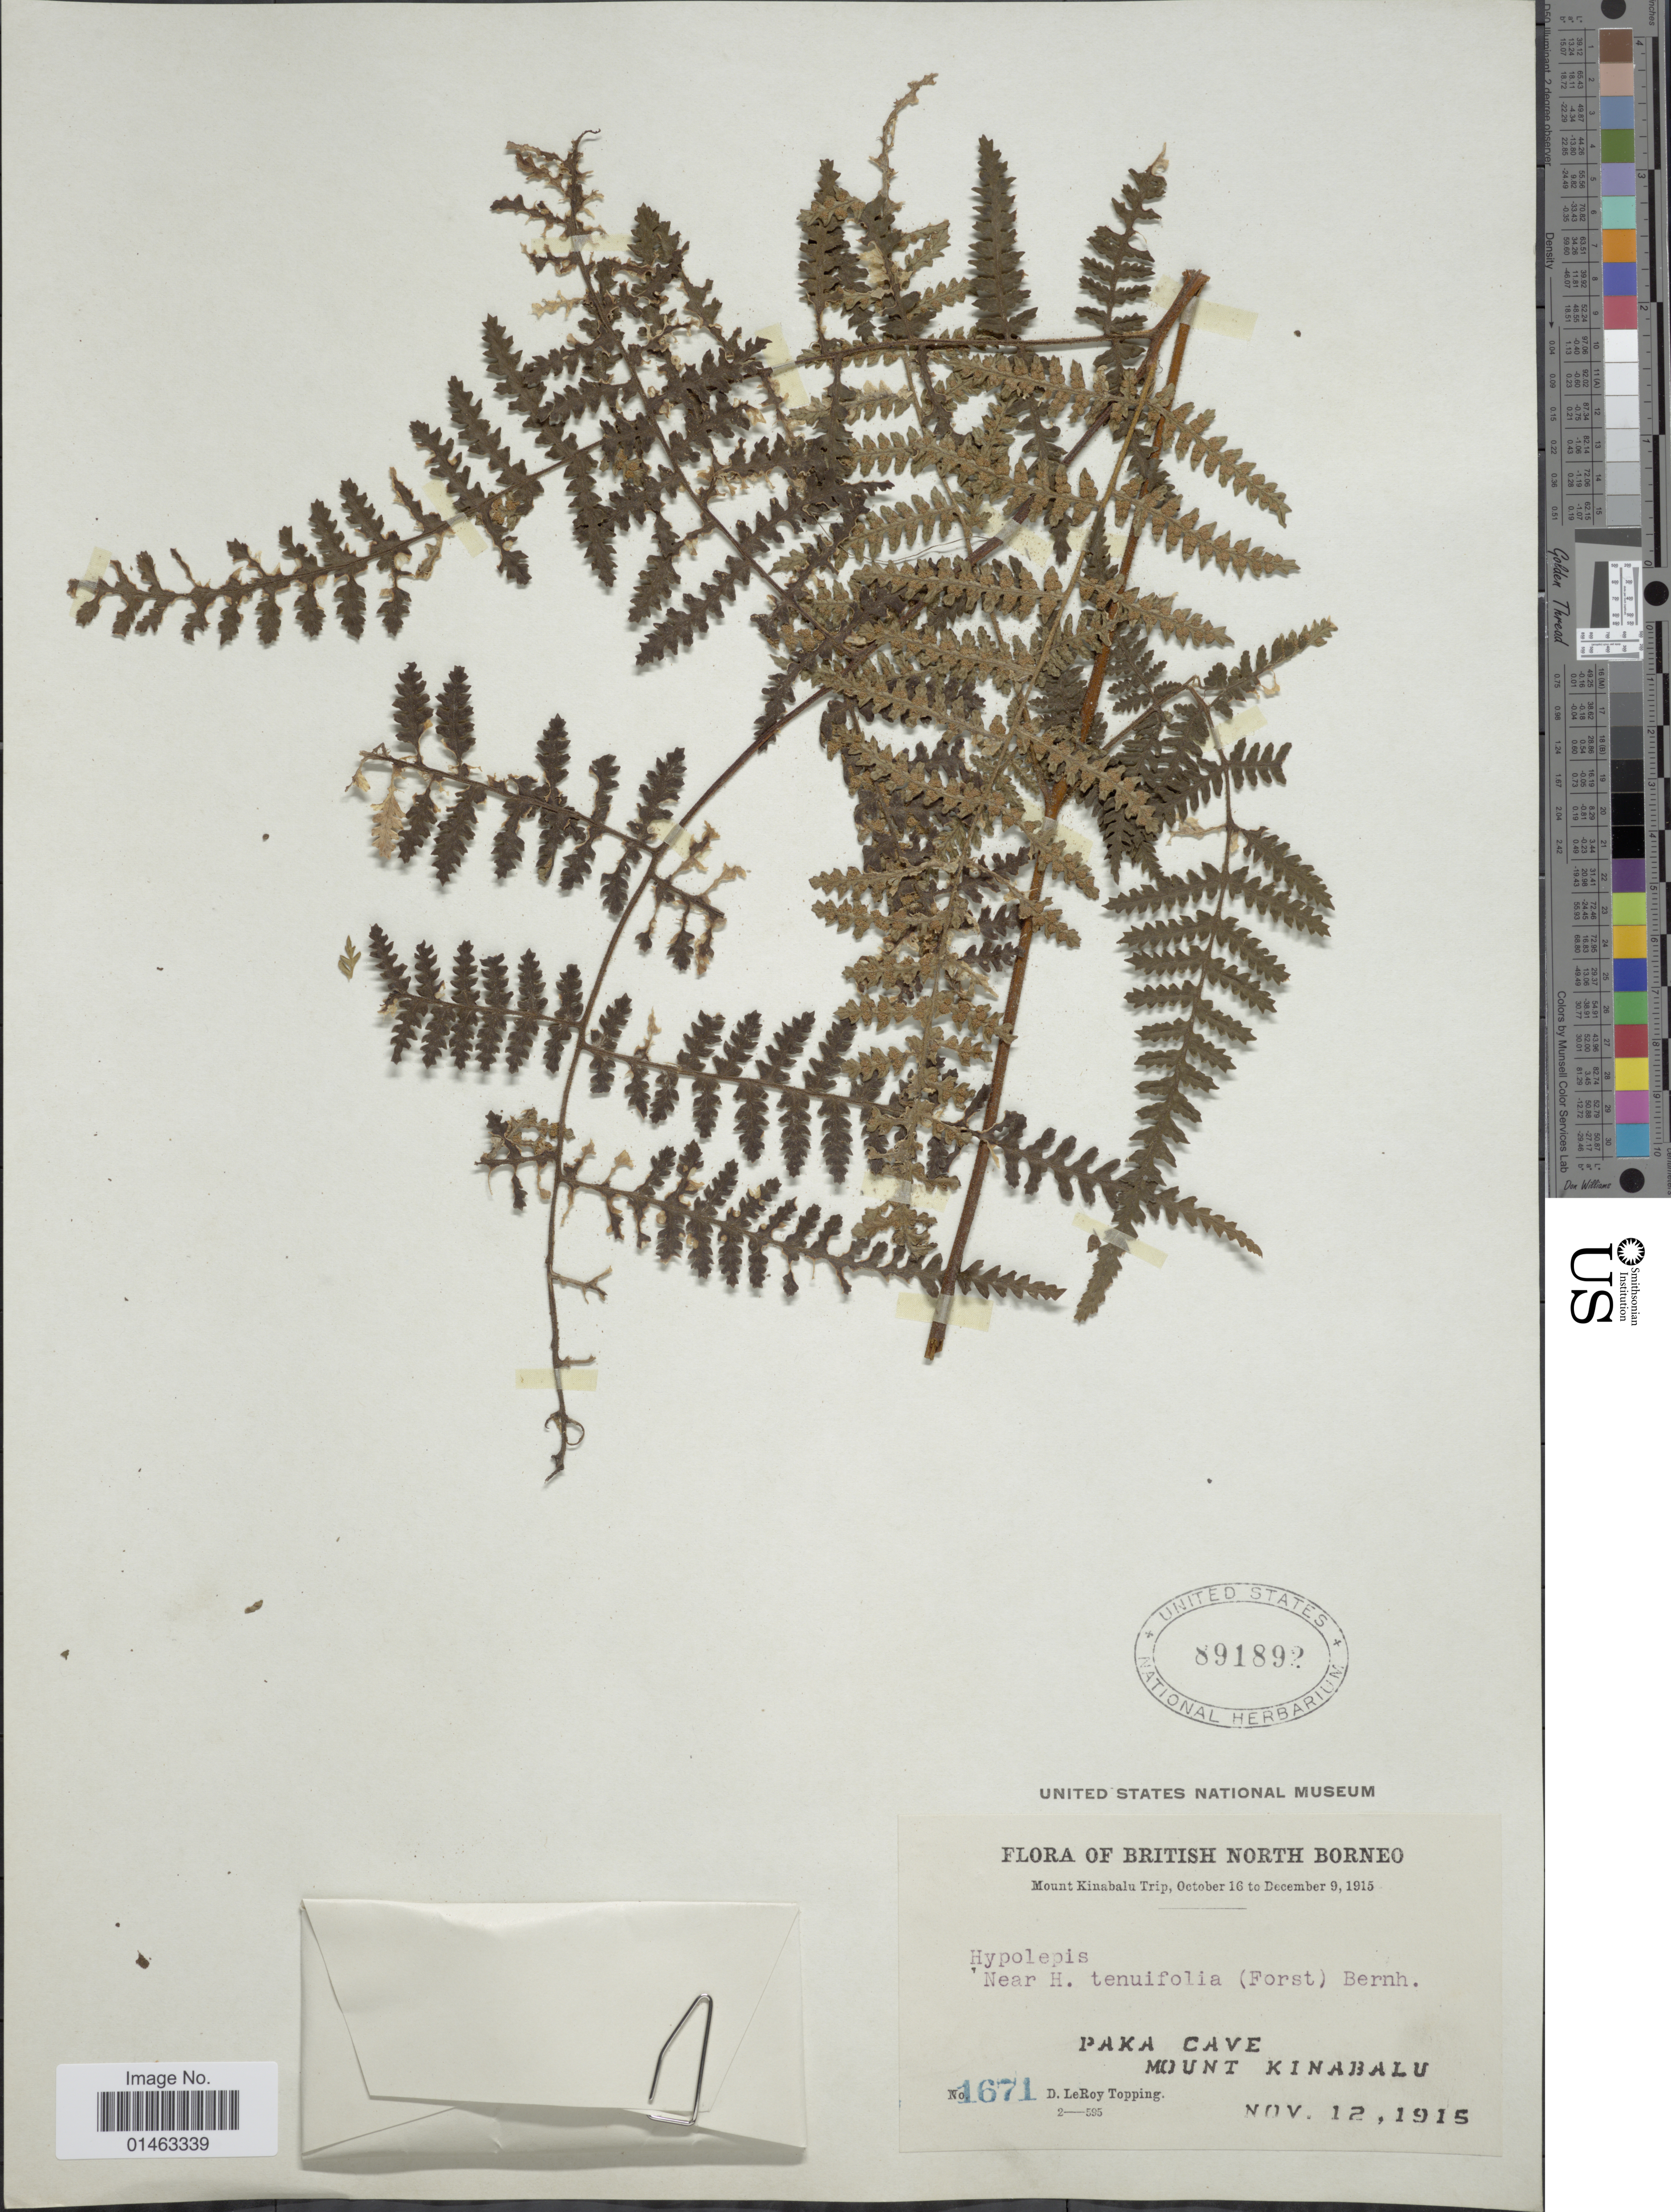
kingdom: Plantae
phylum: Tracheophyta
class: Polypodiopsida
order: Polypodiales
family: Dennstaedtiaceae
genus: Hypolepis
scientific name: Hypolepis punctata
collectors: D. L. Topping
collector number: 1671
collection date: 1915-11-12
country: Malaysia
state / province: Sabah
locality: British North Borneo, Mount Kinabalu, Paka Cave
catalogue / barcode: US 891892